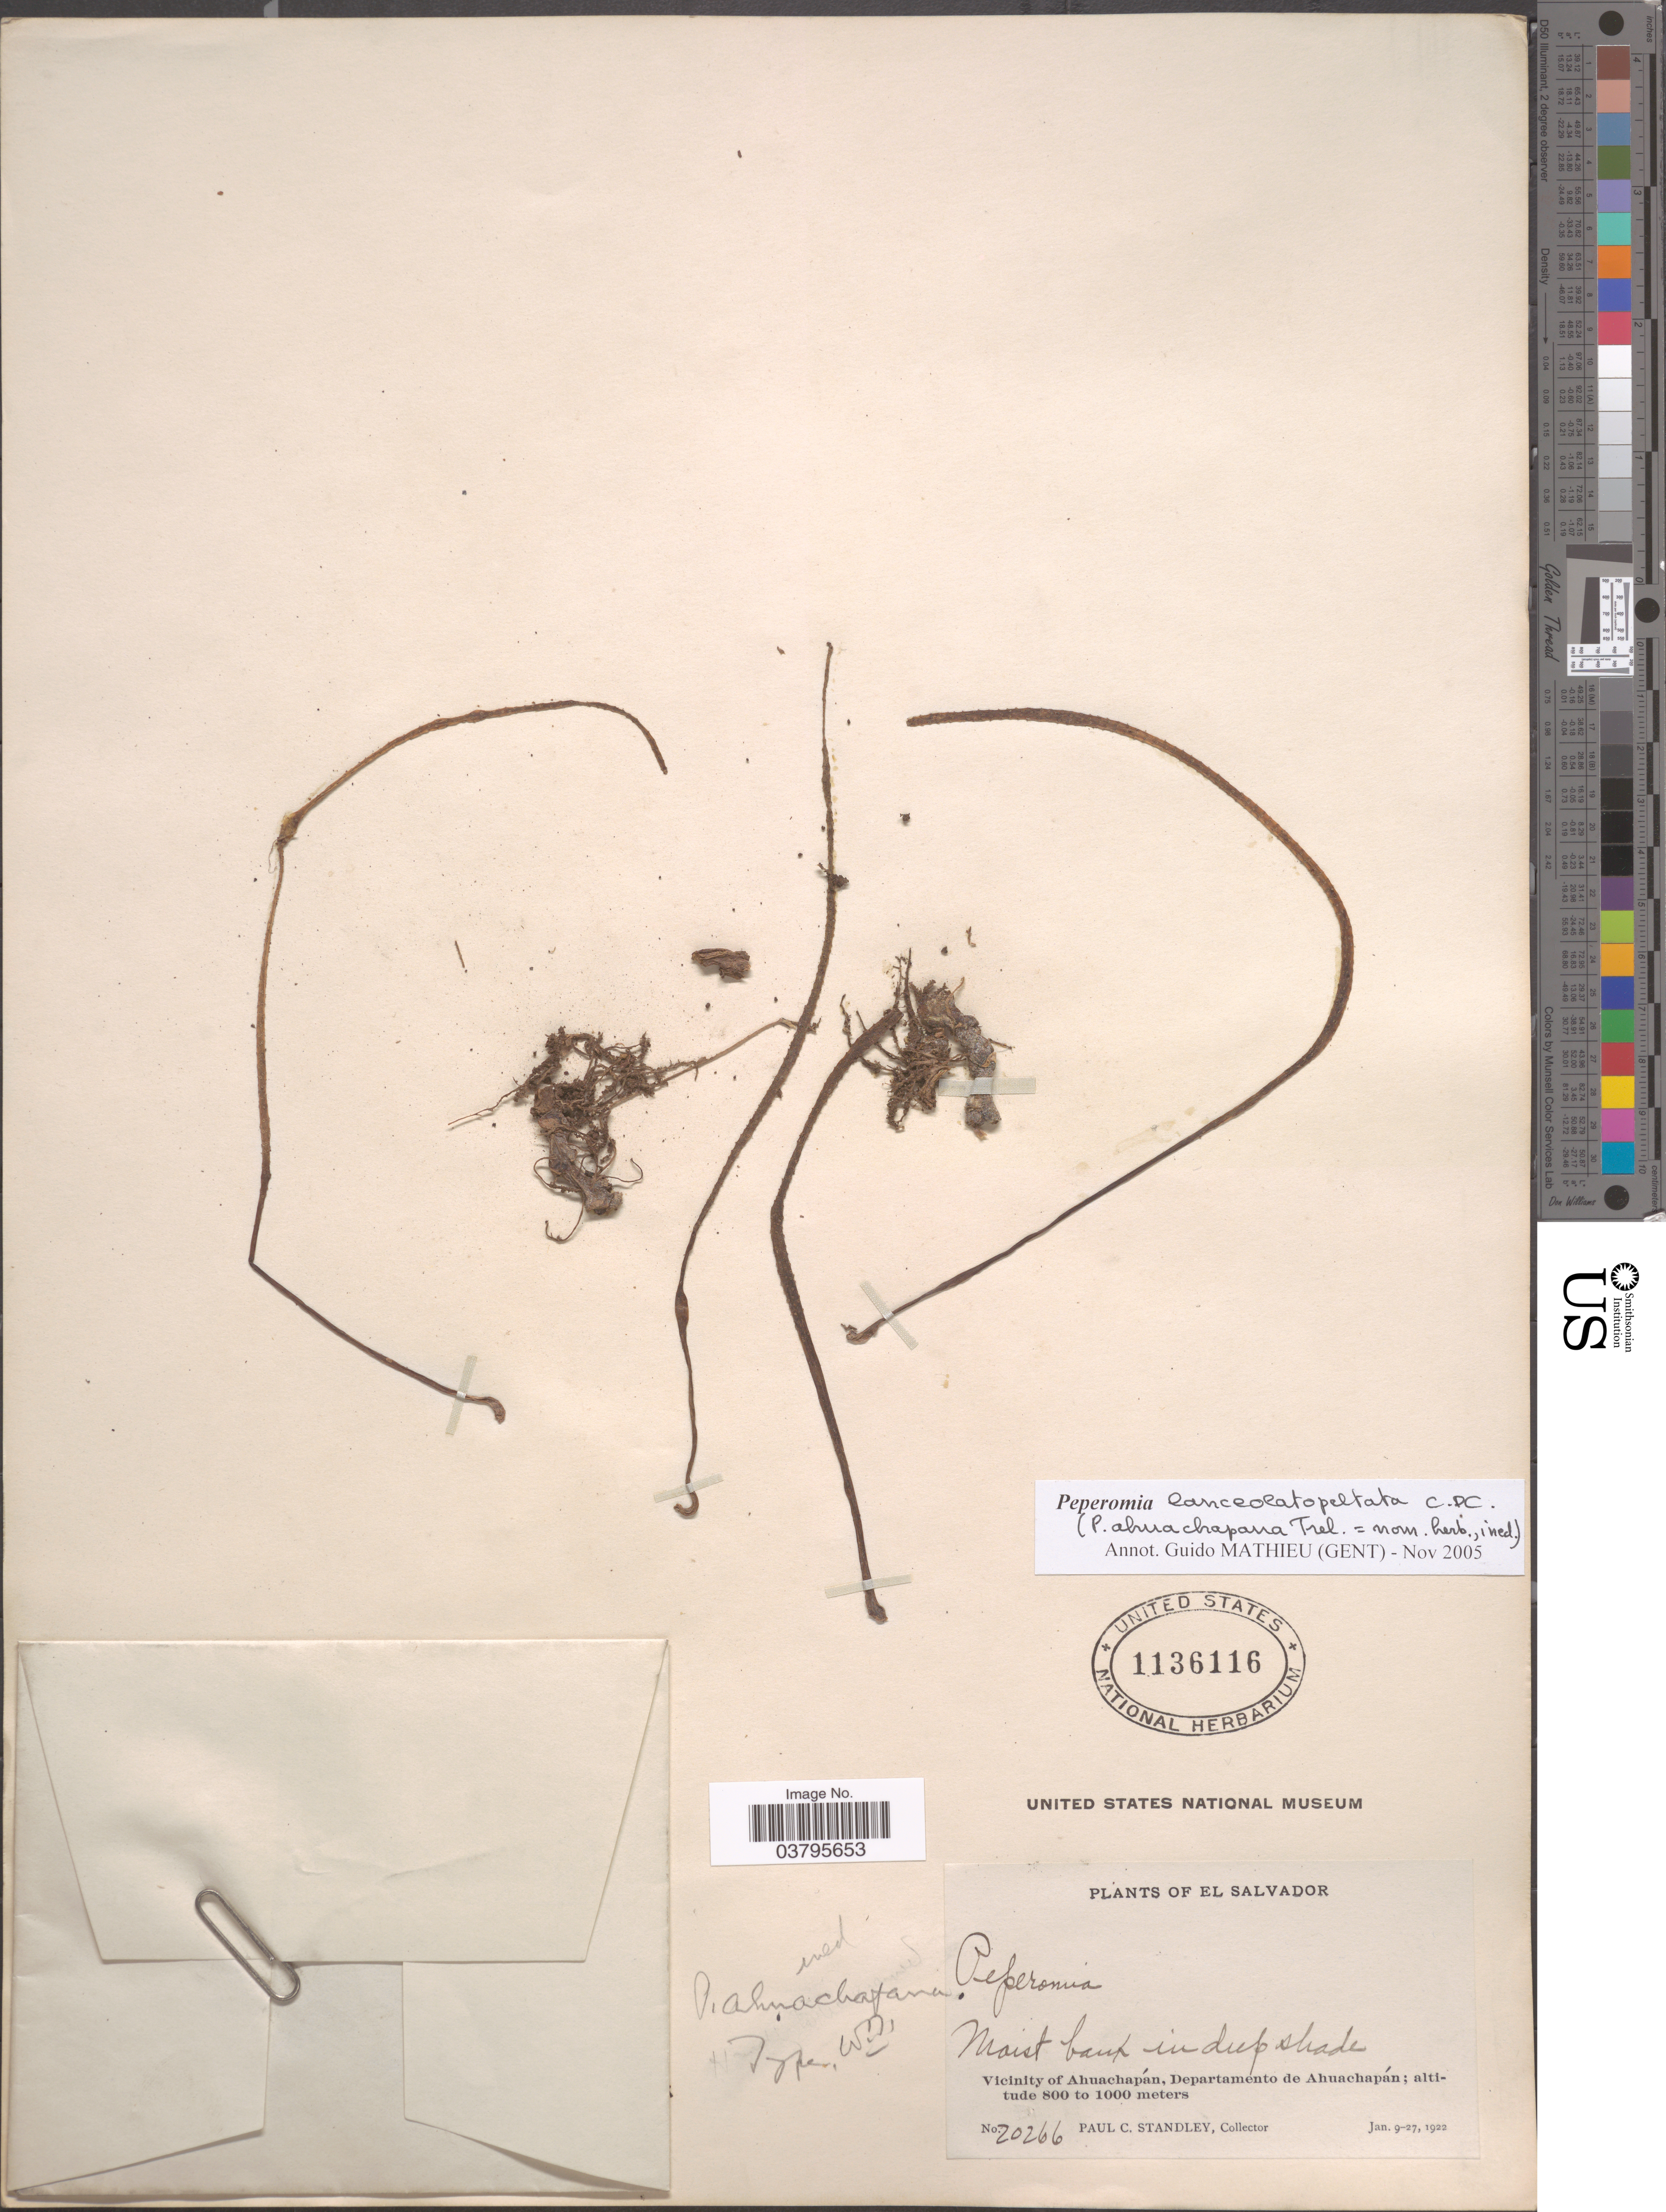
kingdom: Plantae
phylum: Tracheophyta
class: Magnoliopsida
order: Piperales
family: Piperaceae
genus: Peperomia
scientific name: Peperomia lanceolatopeltata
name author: C. DC.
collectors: P. C. Standley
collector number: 20266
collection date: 1922-01-09/1922-01-27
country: El Salvador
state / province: Ahuachapan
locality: Vicinity of Ahuachapán, Departamento de Ahuachapán.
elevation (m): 800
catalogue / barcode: US 1136116